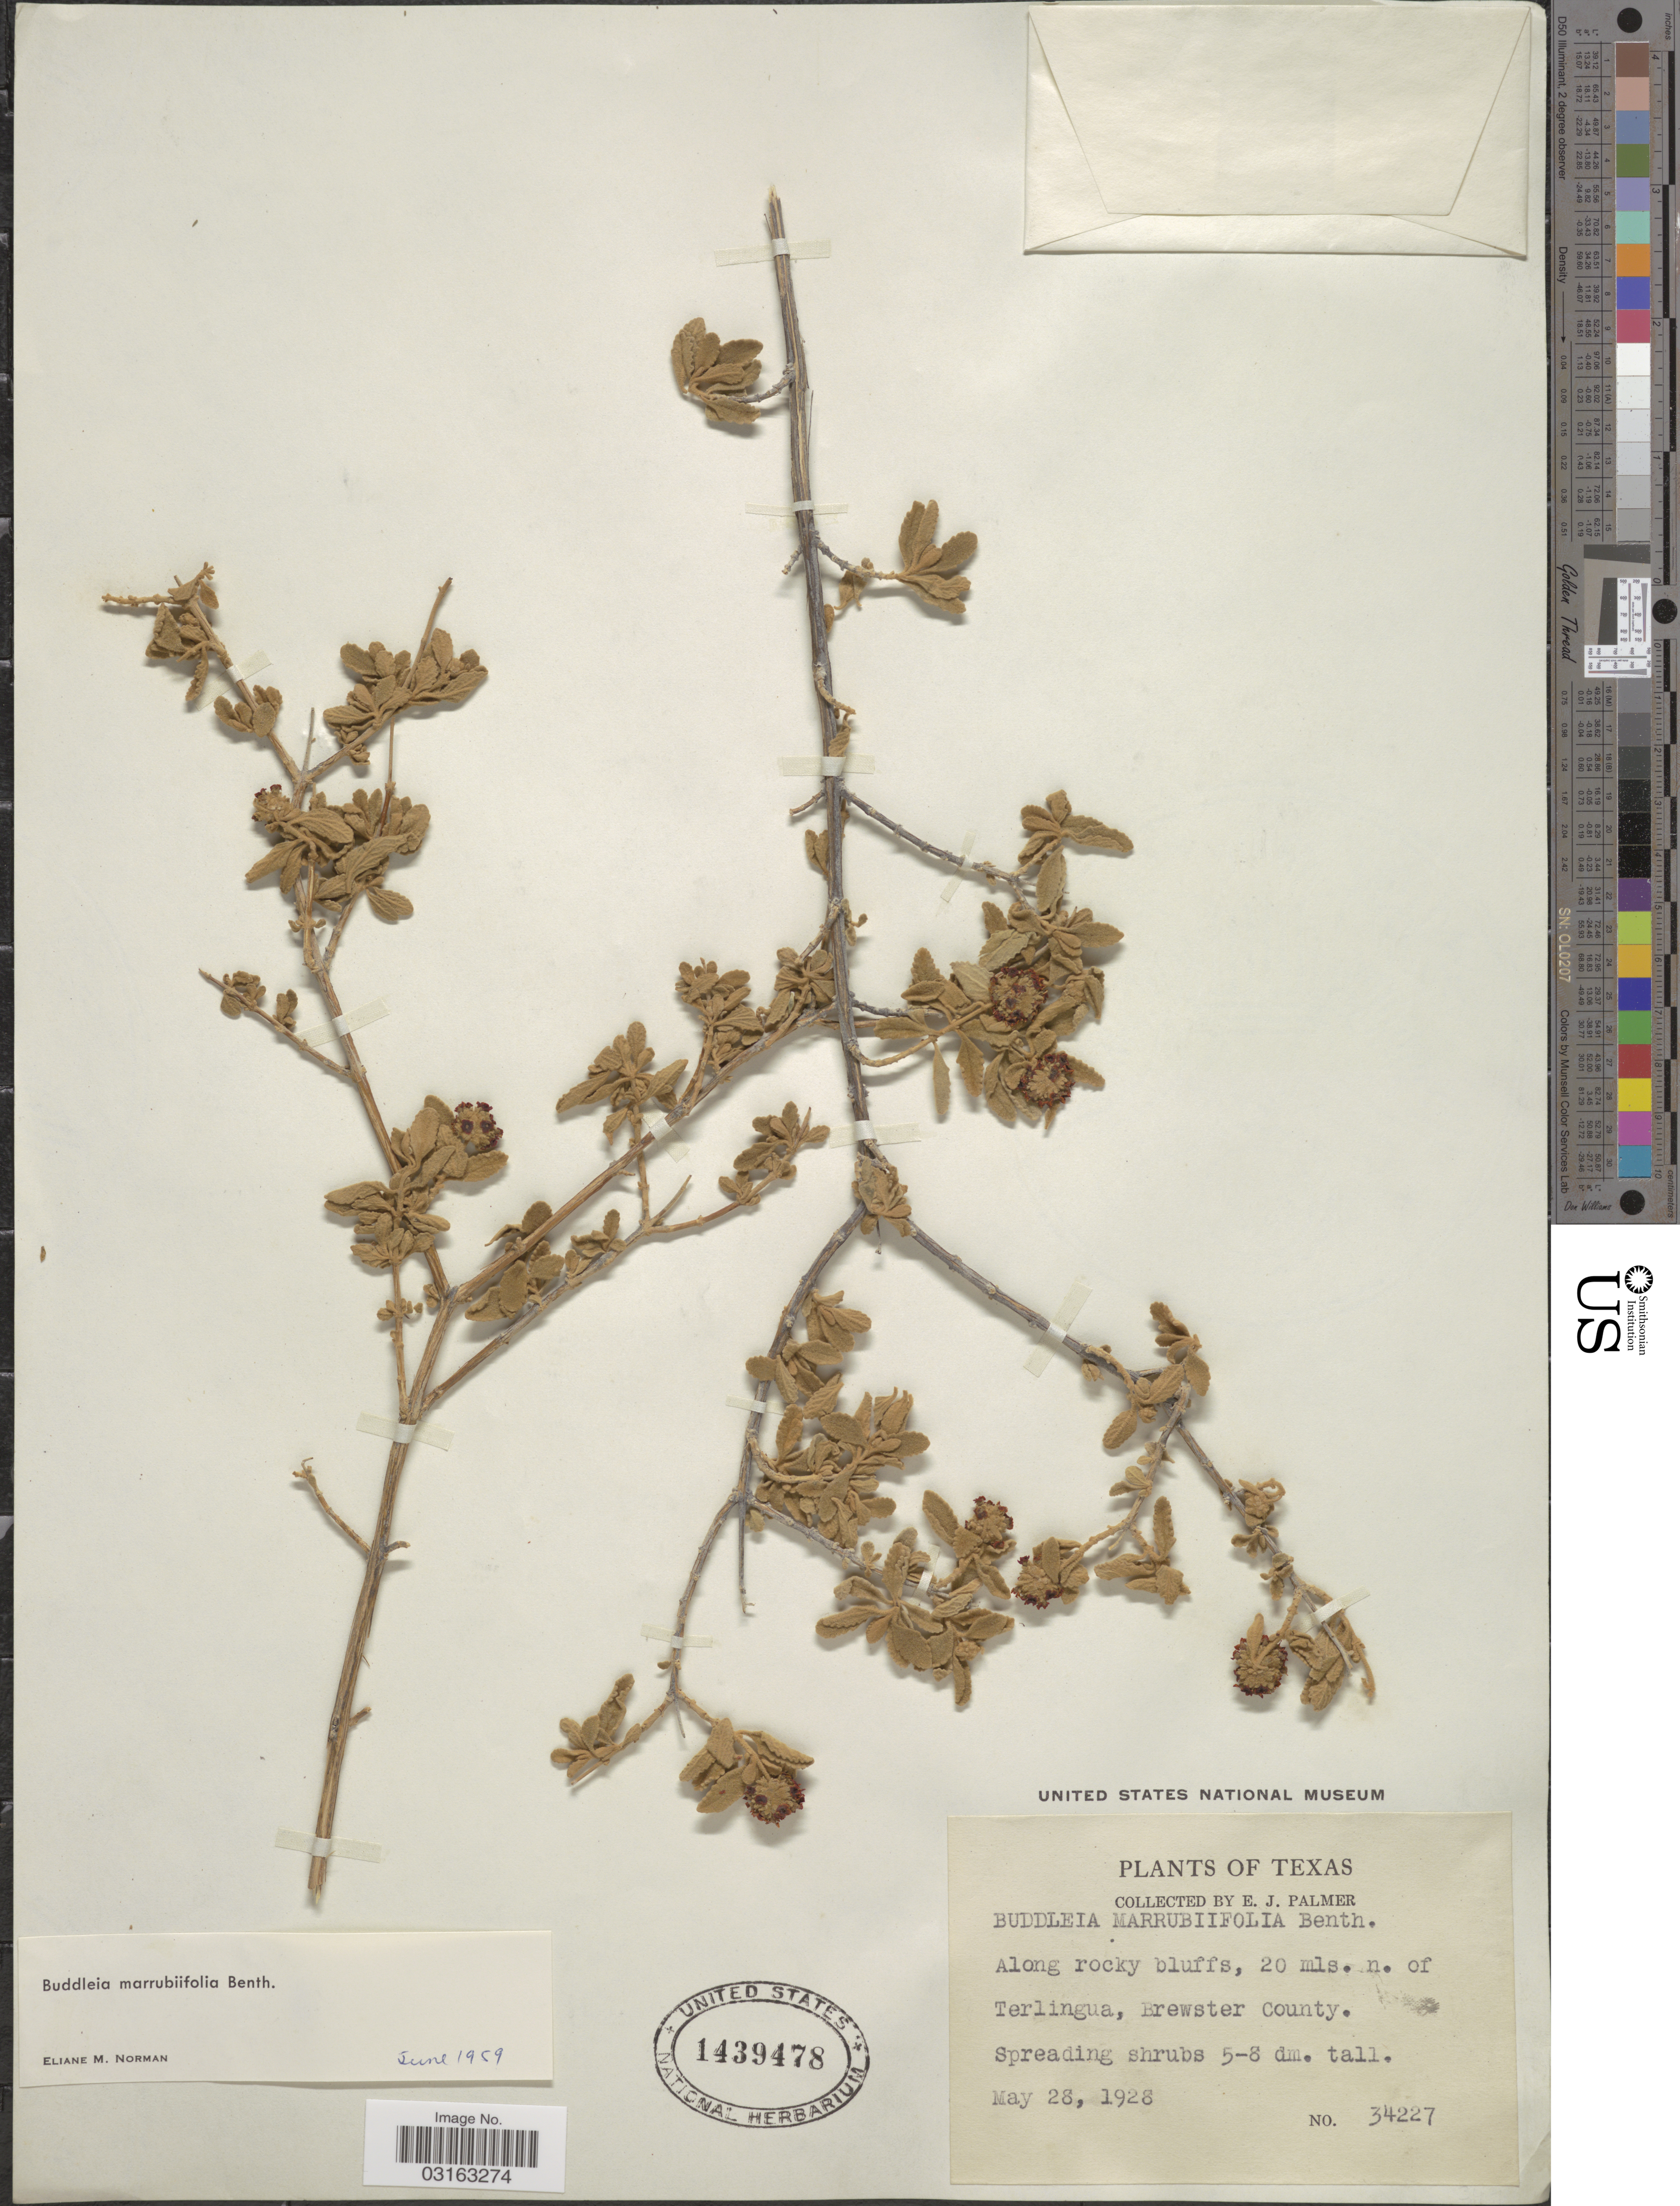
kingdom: Plantae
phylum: Tracheophyta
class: Magnoliopsida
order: Lamiales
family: Scrophulariaceae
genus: Buddleja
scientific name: Buddleja marrubiifolia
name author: Benth.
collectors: E. J. Palmer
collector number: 34227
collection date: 1928-05-28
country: United States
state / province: Texas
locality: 20 mls. n. of Terlingua, Brewster County.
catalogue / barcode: US 1439478